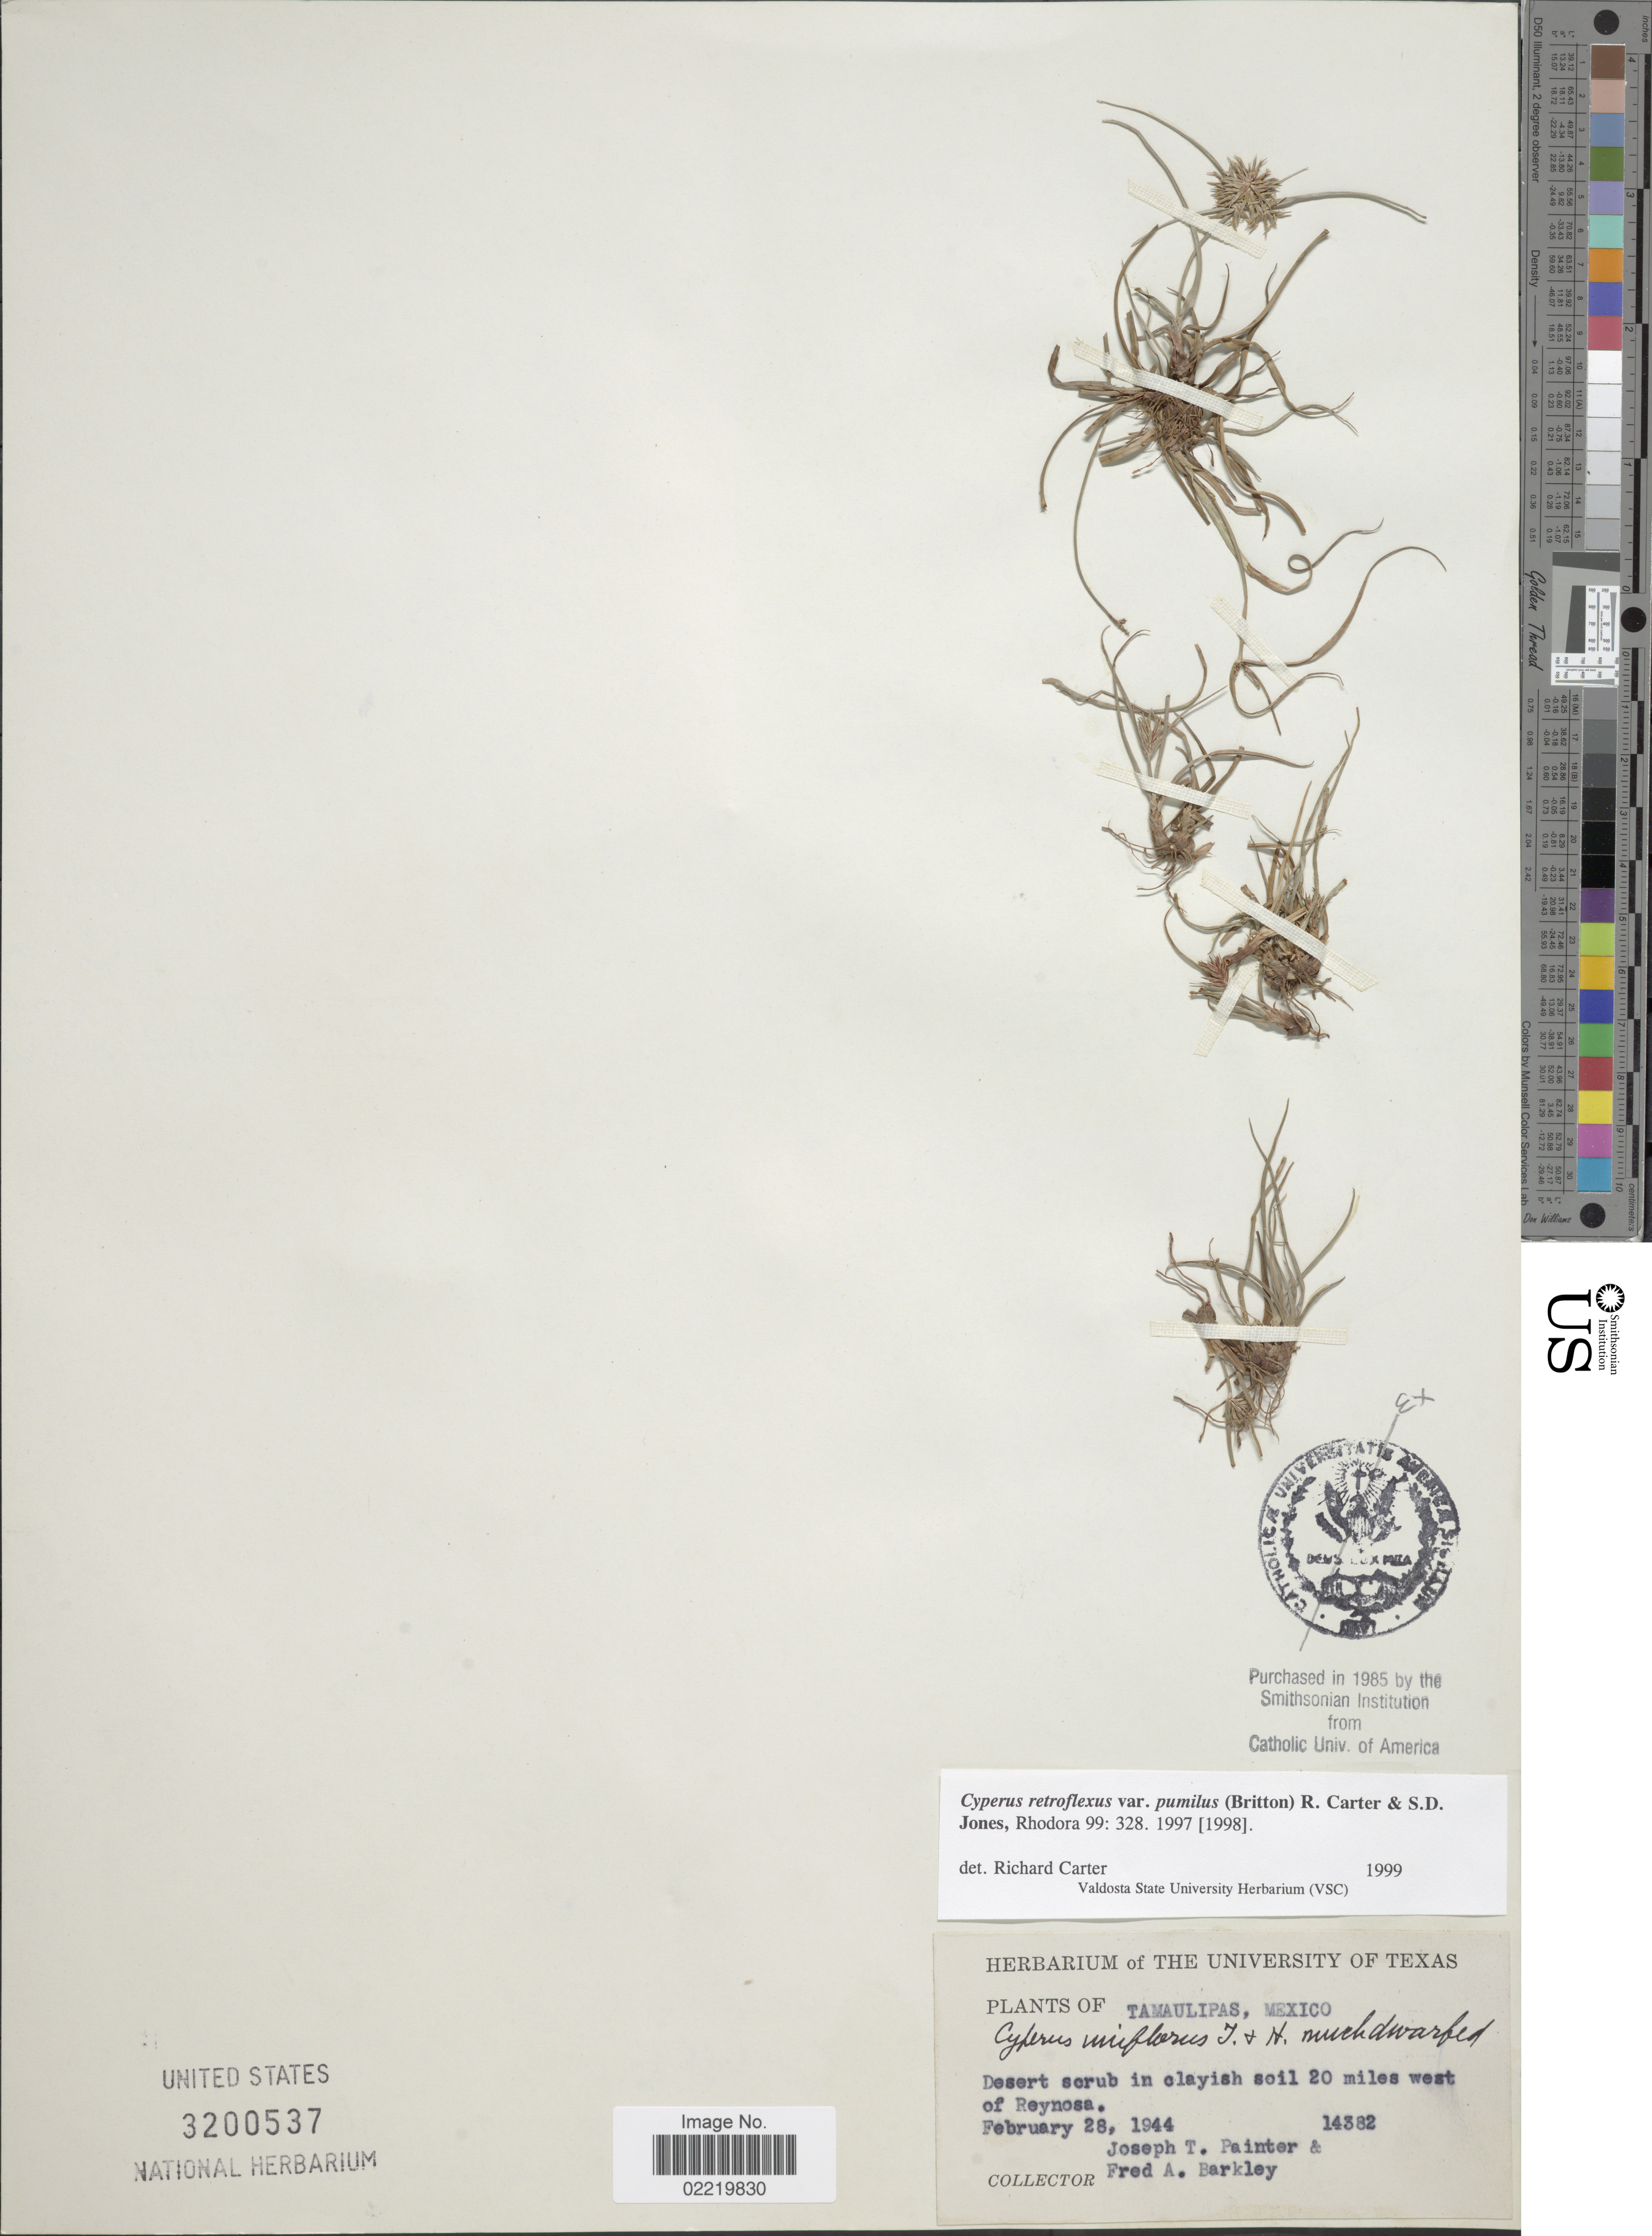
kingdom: Plantae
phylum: Tracheophyta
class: Liliopsida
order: Poales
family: Cyperaceae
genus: Cyperus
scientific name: Cyperus retroflexus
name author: Buckley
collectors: J. T. Painter & F. A. Barkley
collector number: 14382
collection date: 1944-02-28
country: Mexico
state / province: Tamaulipas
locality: Desert scrub in clayish soil 20 miles west of Reynosa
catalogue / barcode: US 3200537